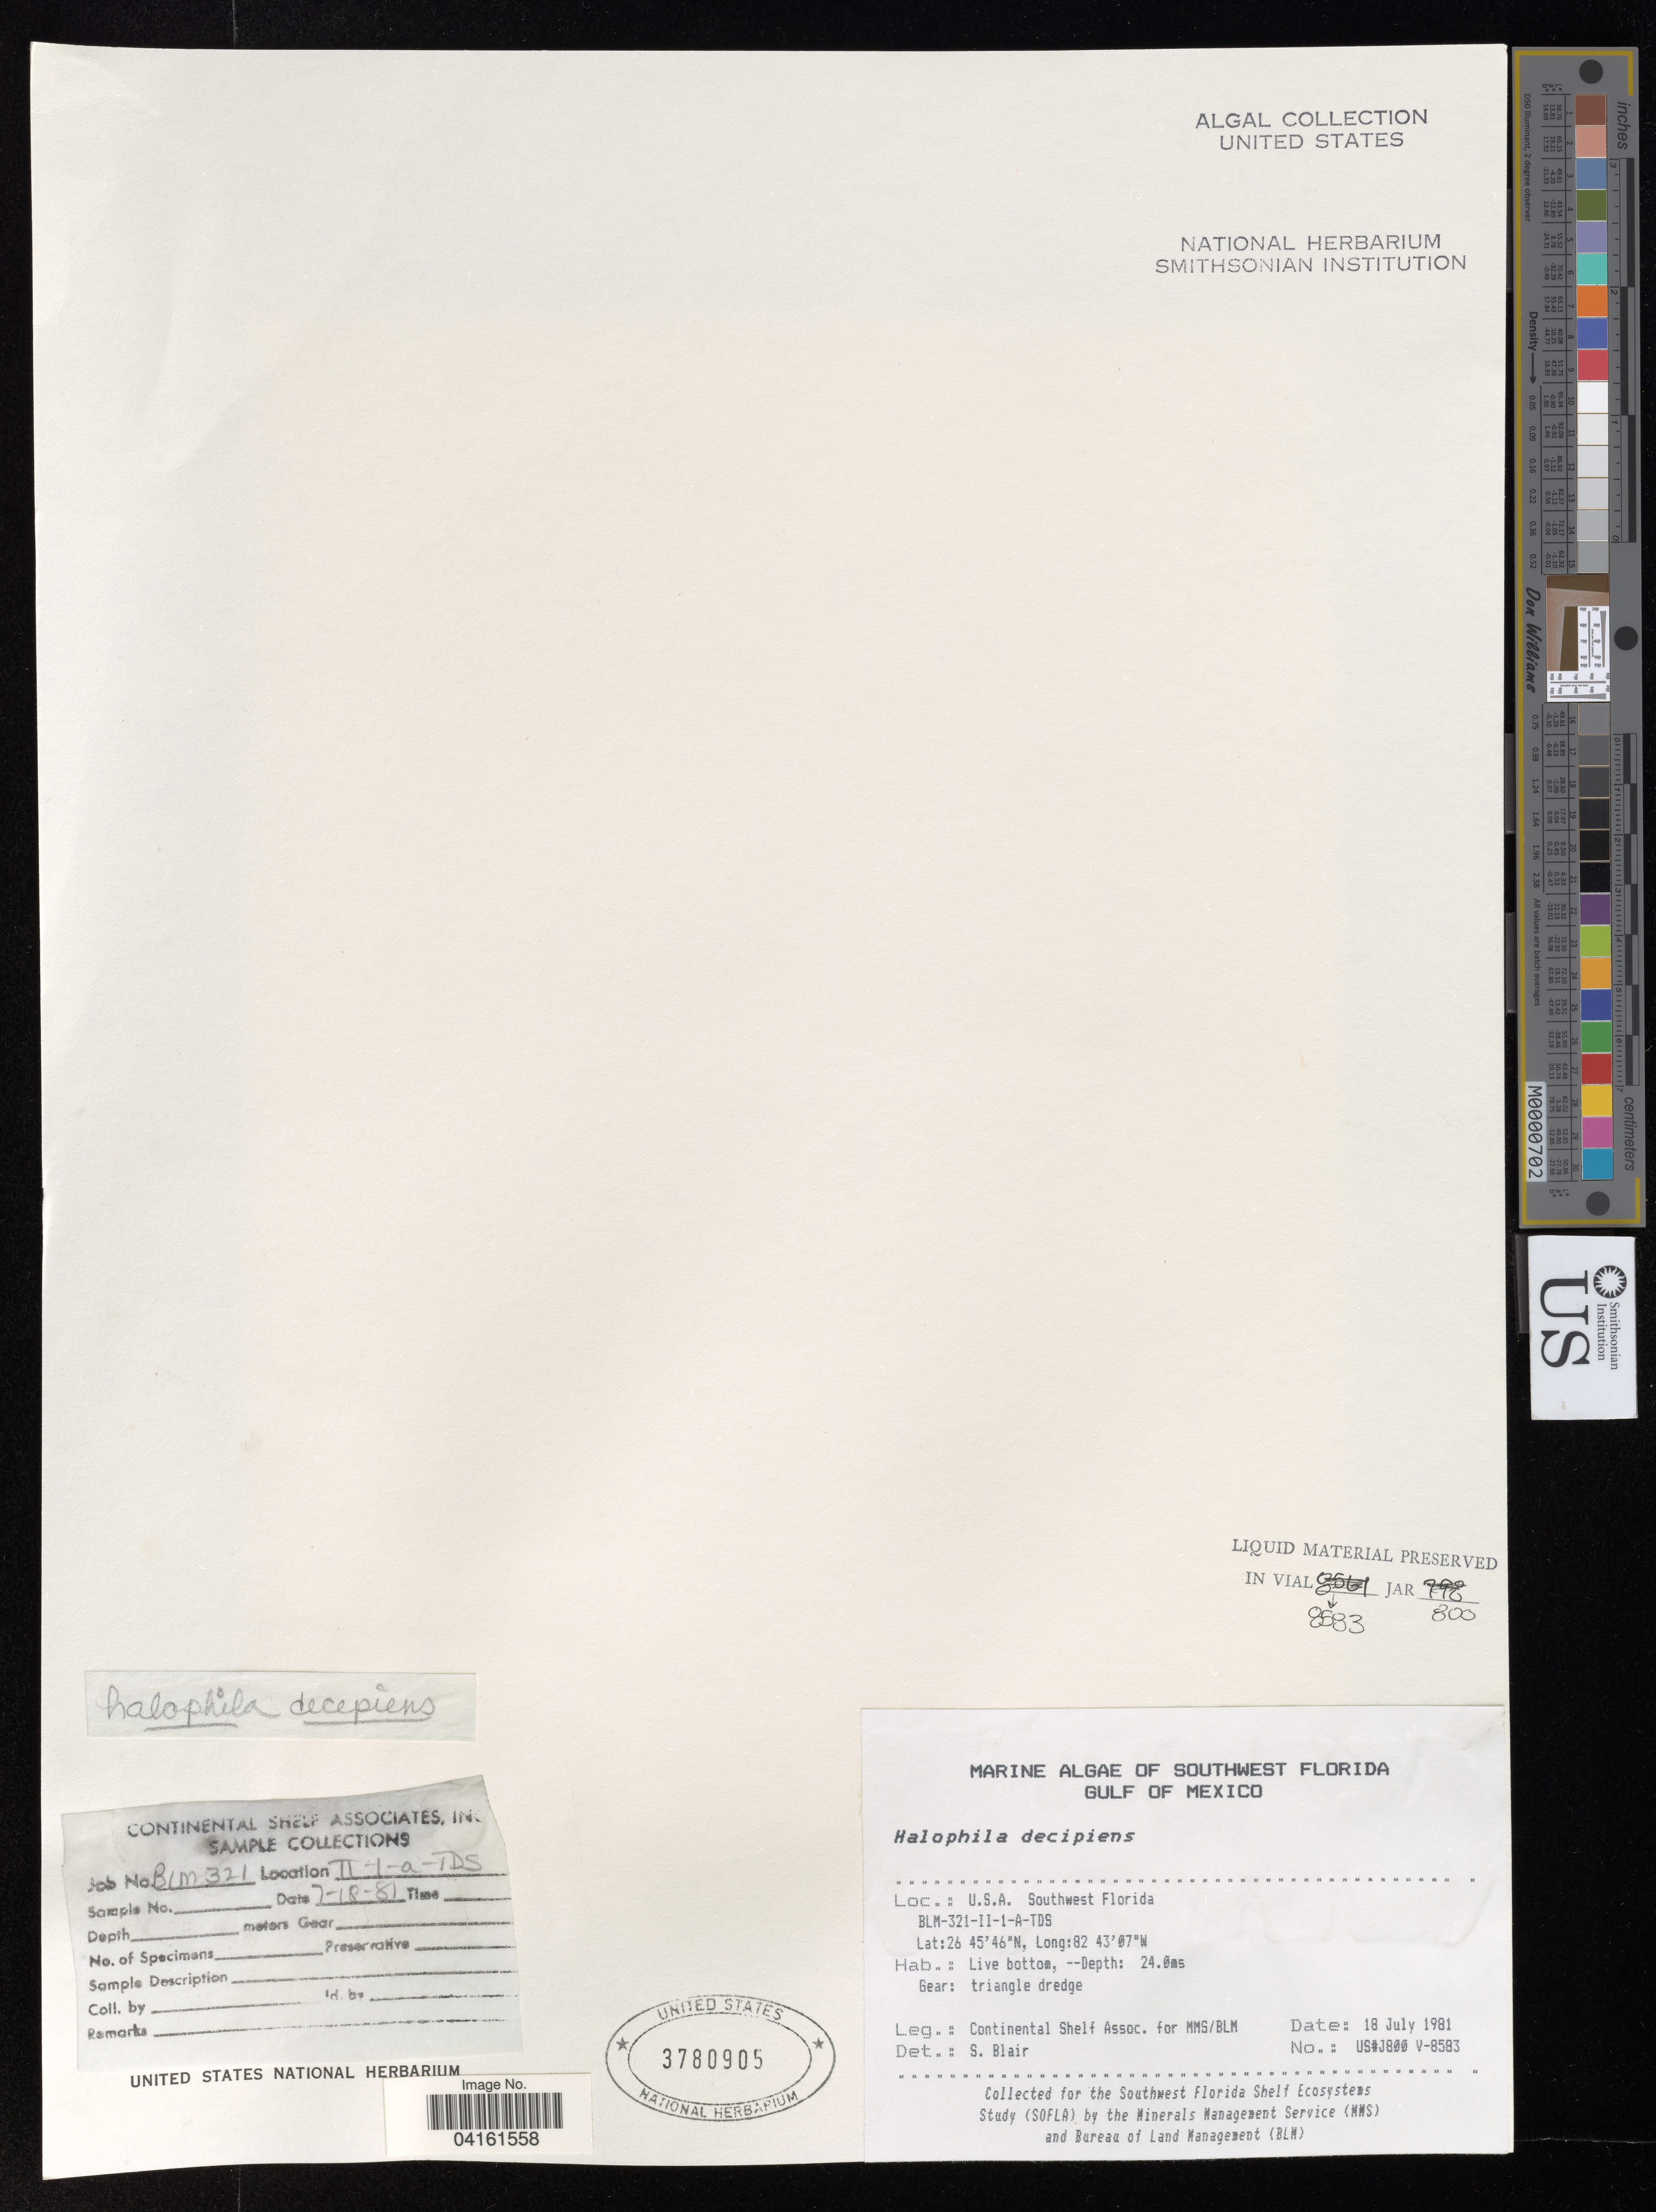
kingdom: Plantae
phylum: Tracheophyta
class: Liliopsida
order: Alismatales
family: Hydrocharitaceae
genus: Halophila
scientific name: Halophila decipiens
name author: Ostenf.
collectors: Continental Shelf Associates for the MMS/BLM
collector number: US#J800 V-8583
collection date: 1981-07-18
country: United States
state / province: Florida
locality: Southwest Florida. Gulf of Mexico. BLM-321-II-1-A-TDS.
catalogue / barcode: US 3780905